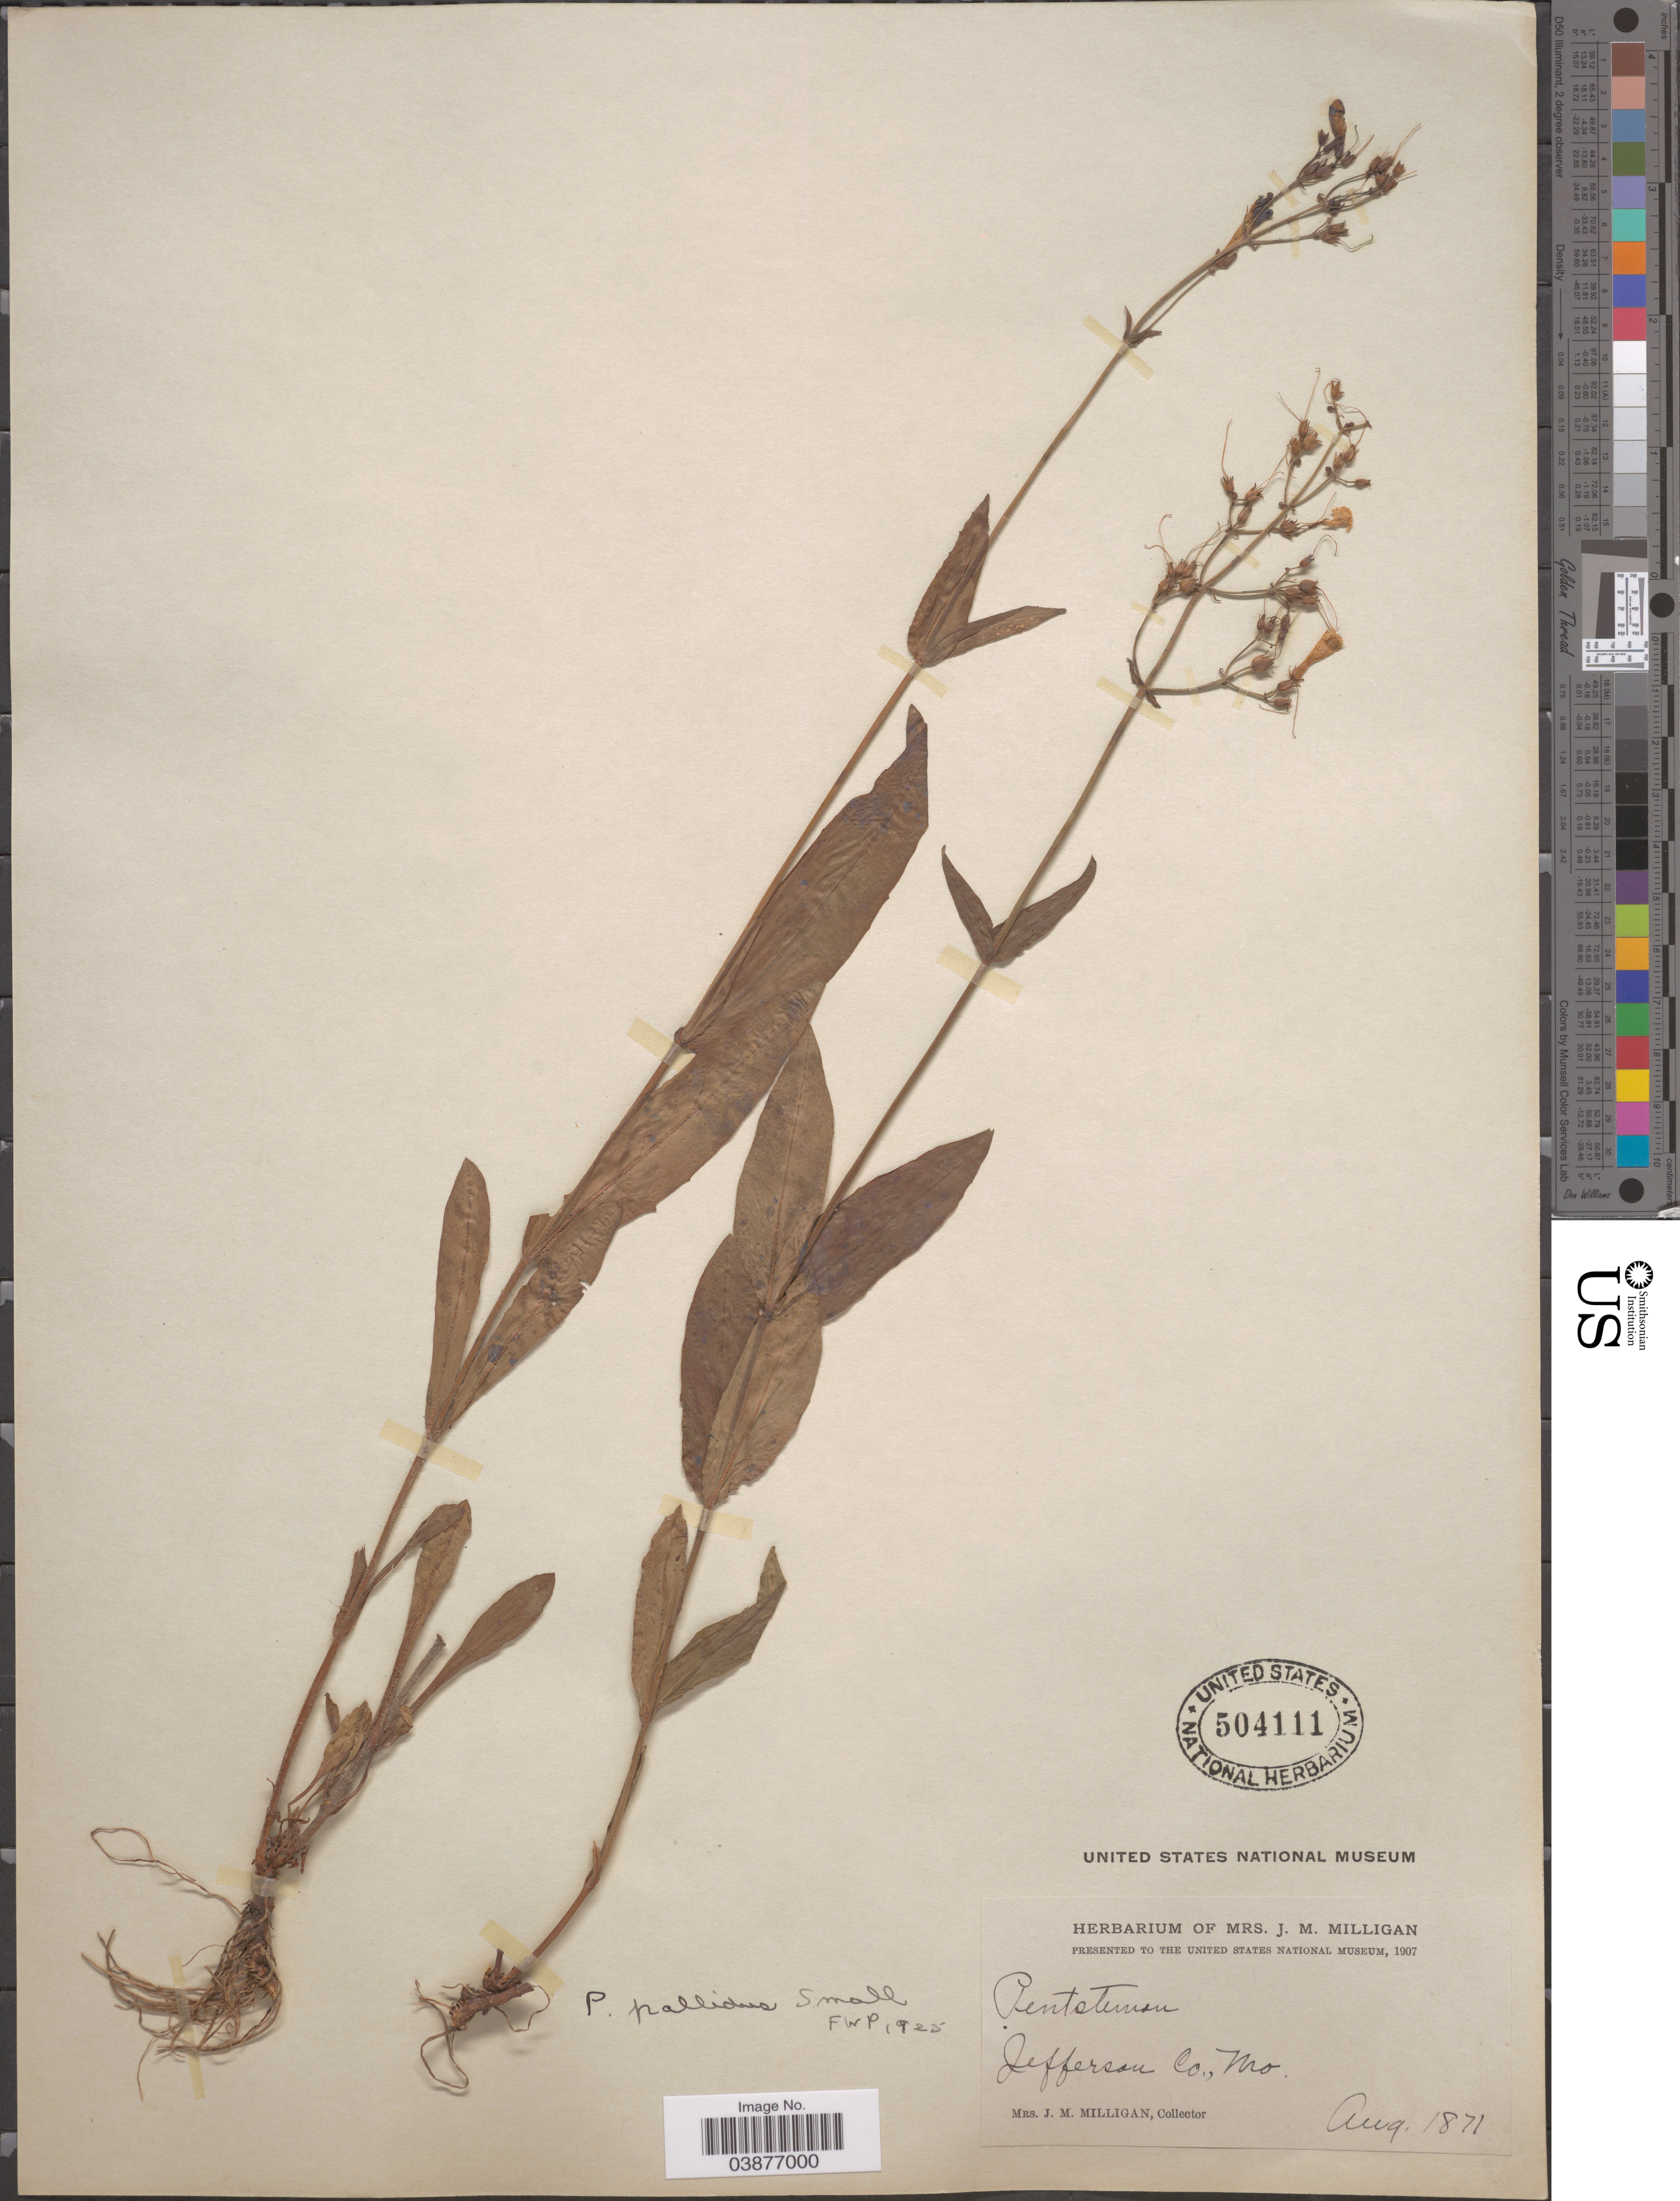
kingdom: Plantae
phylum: Tracheophyta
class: Magnoliopsida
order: Lamiales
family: Plantaginaceae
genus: Penstemon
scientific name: Penstemon pallidus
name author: Small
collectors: J. Milligan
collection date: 1871-08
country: United States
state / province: Missouri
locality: Jefferson Co.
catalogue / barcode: US 504111